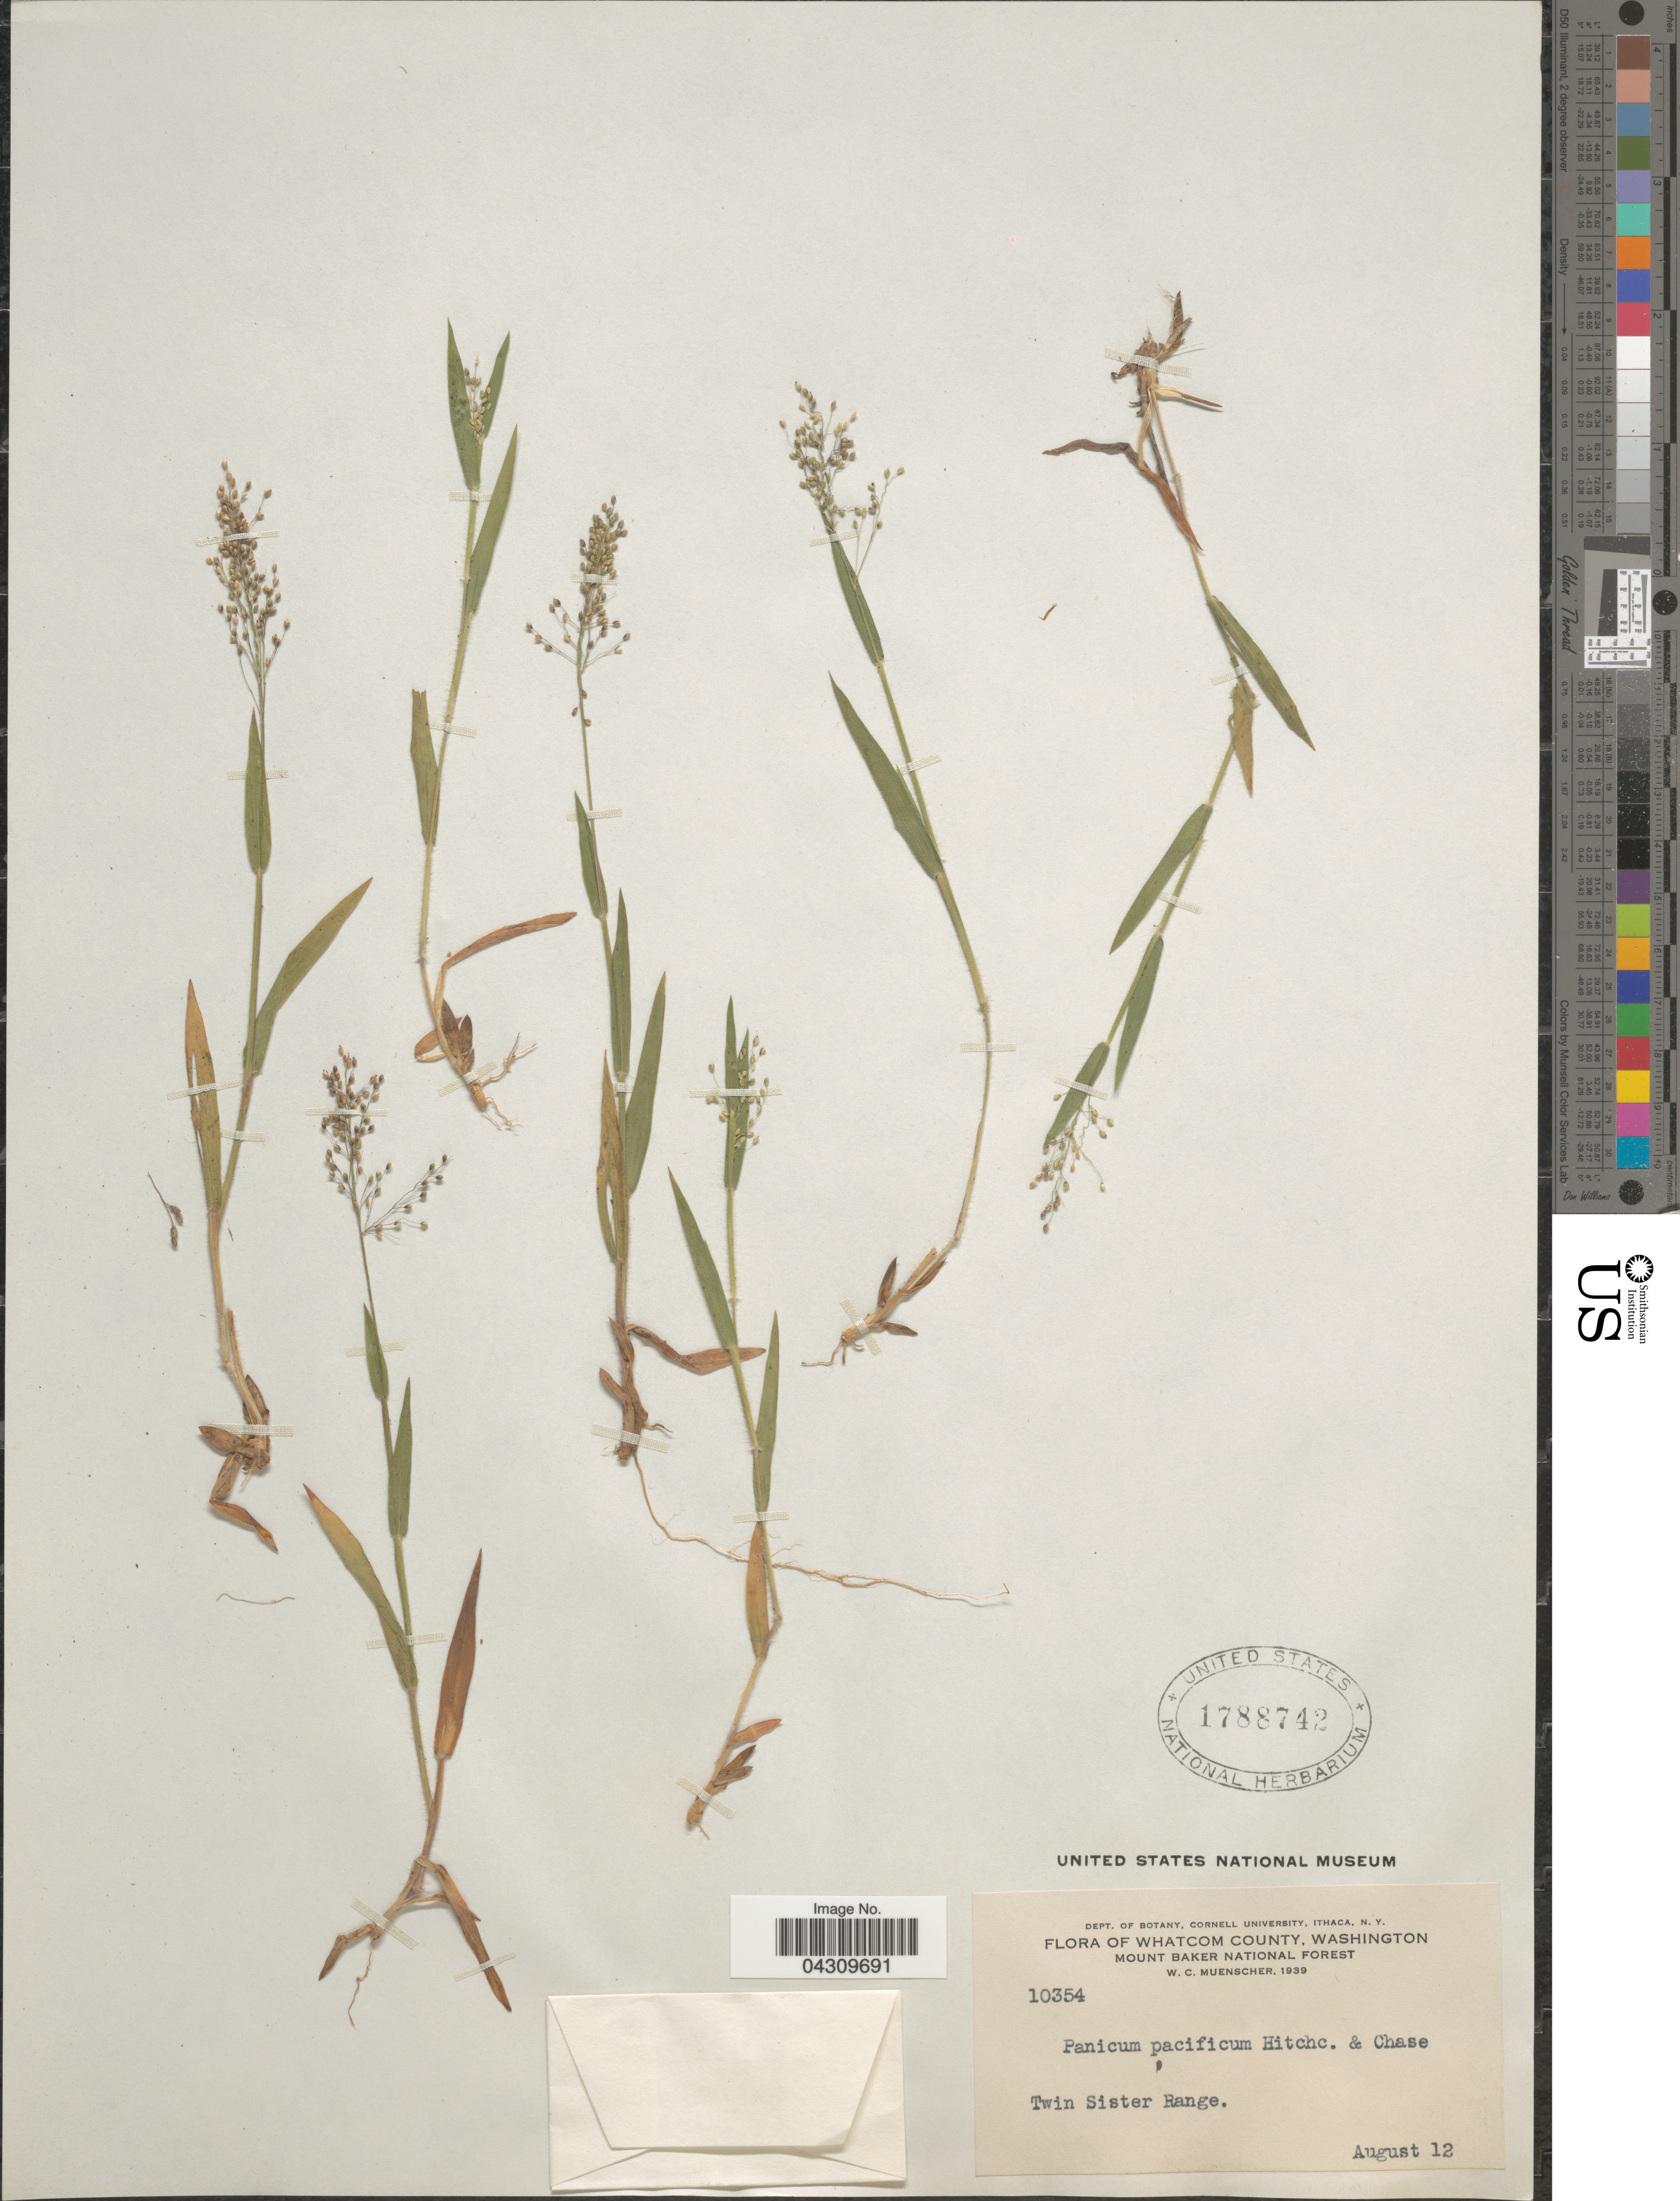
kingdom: Plantae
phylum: Tracheophyta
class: Liliopsida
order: Poales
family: Poaceae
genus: Dichanthelium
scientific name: Dichanthelium acuminatum var. acuminatum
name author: (Sw.) Gould & C.A. Clark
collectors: W. Muenscher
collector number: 10354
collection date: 1939-08-12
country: United States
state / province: Washington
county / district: Whatcom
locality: Whatcom County. Mount Baker National Forest. Twin Sister Range.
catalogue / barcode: US 1788742